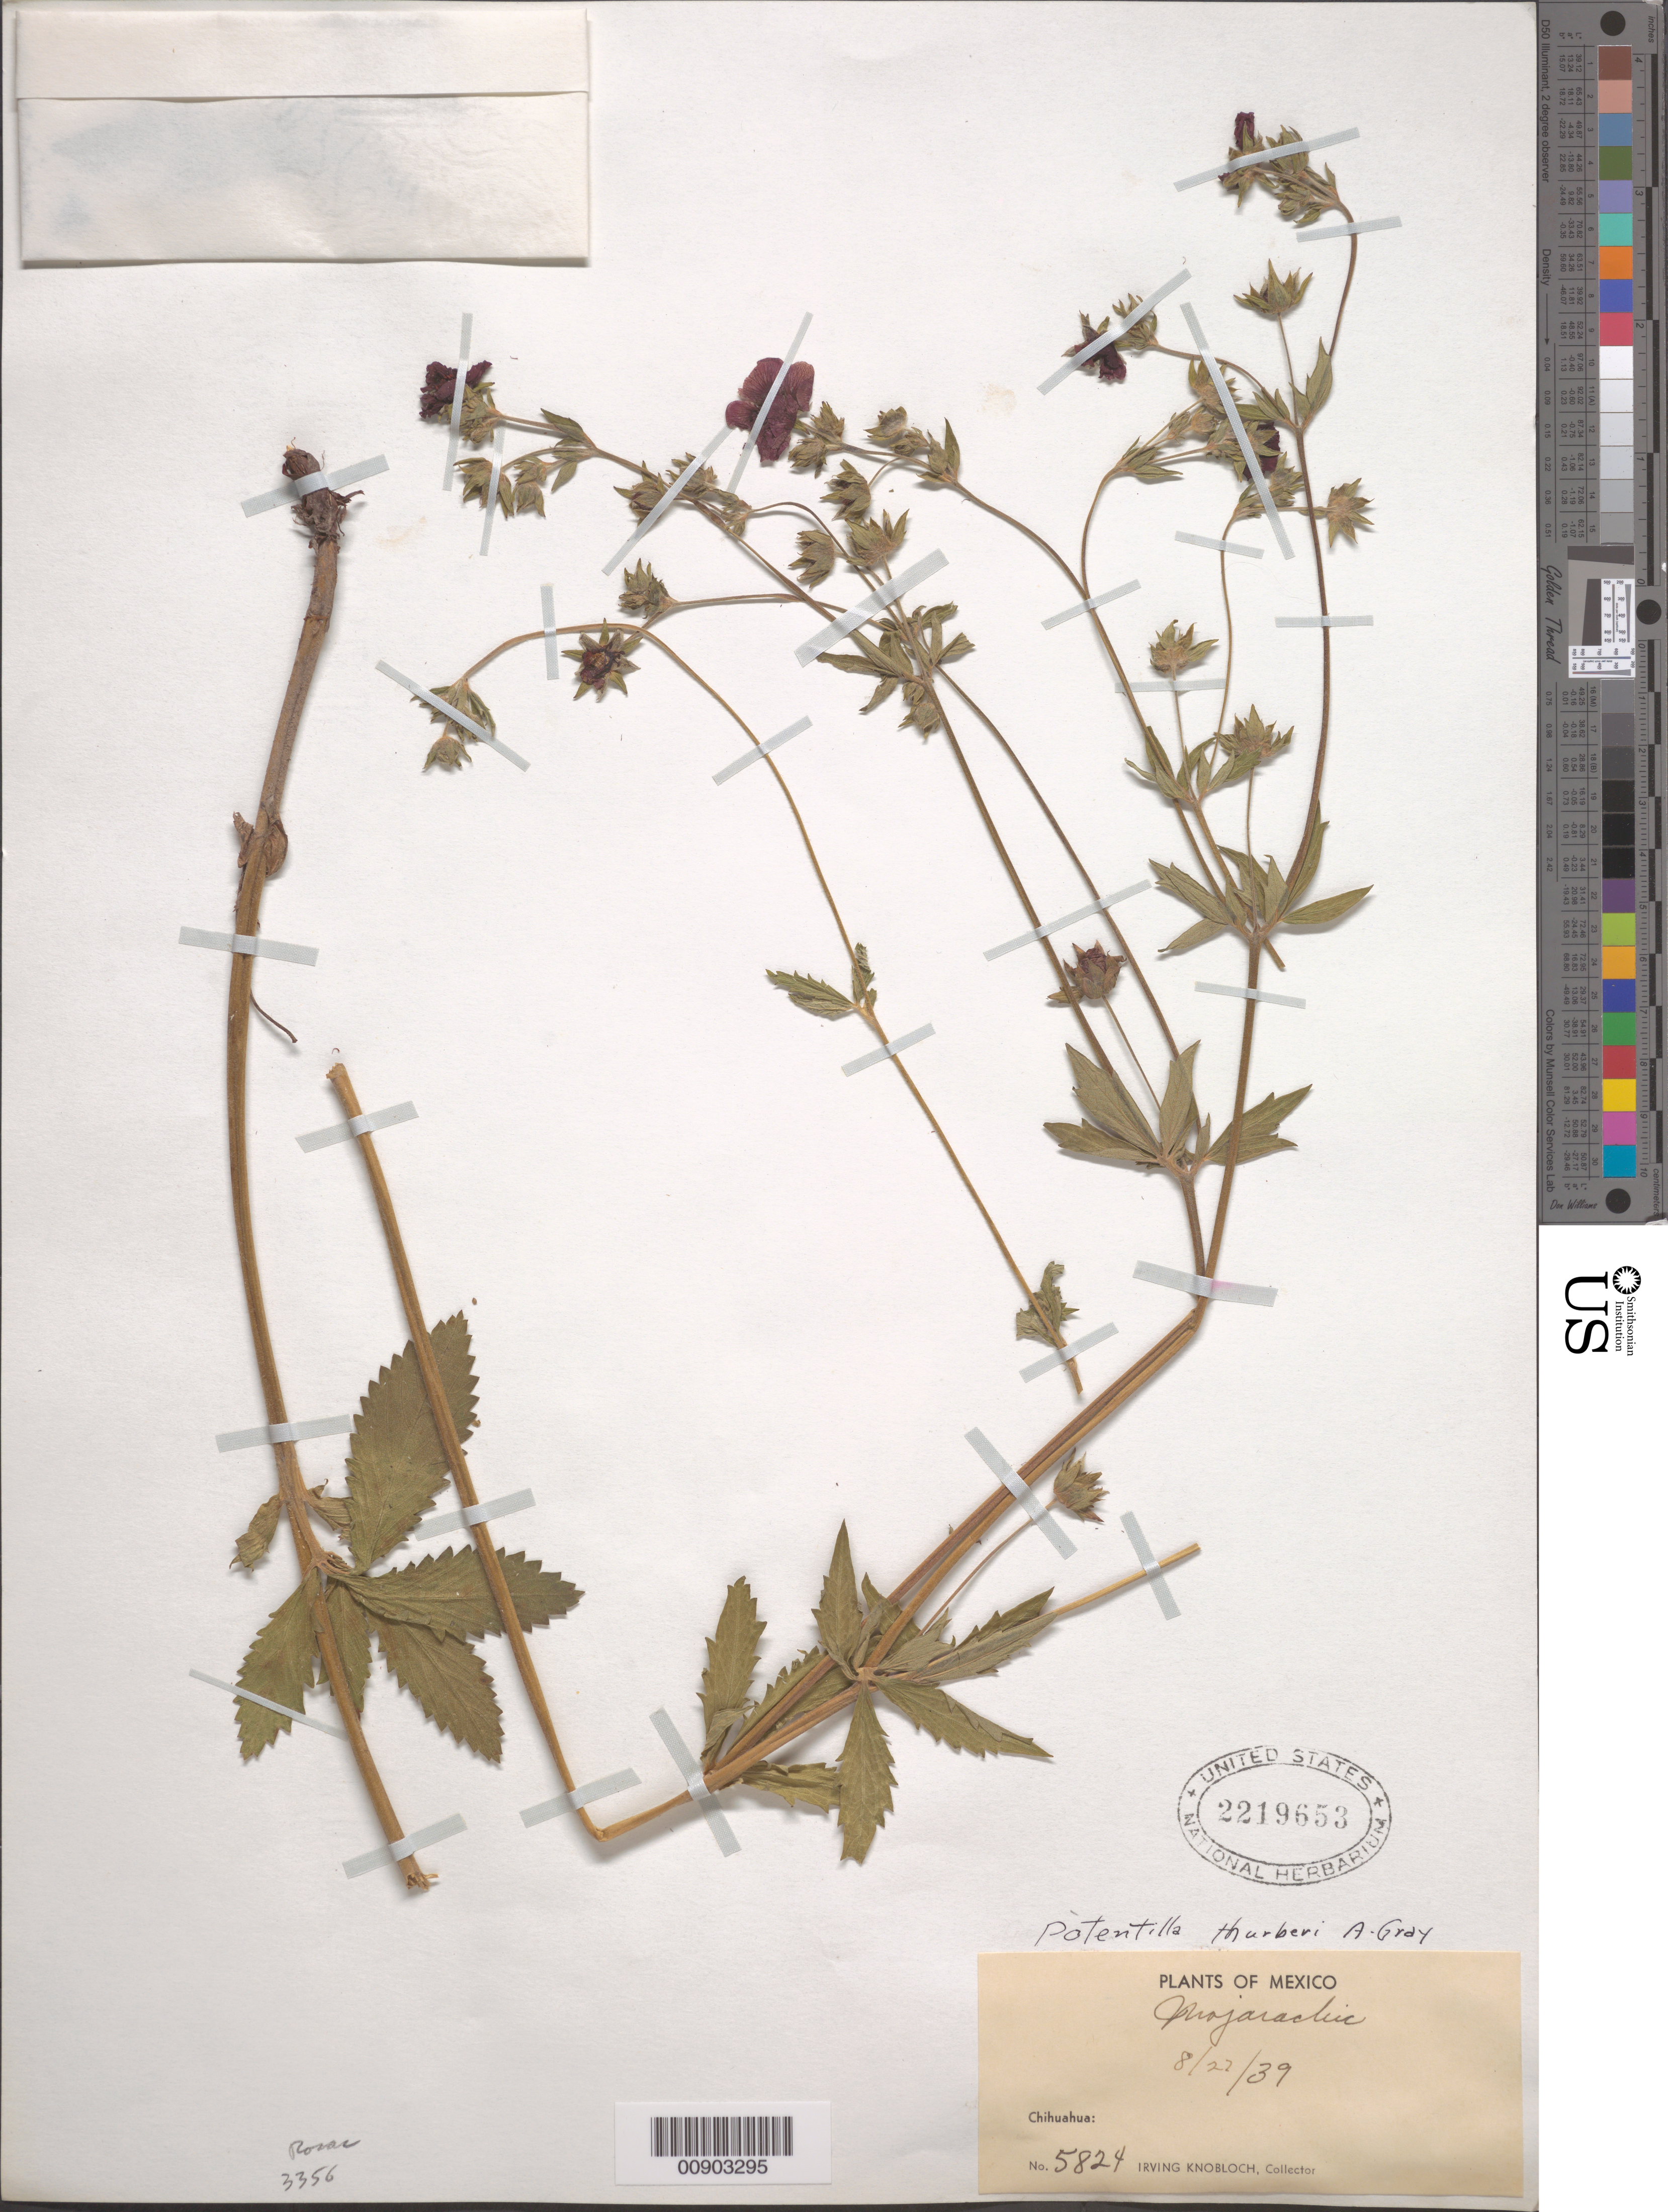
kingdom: Plantae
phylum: Tracheophyta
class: Magnoliopsida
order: Rosales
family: Rosaceae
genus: Potentilla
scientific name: Potentilla thurberi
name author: A. Gray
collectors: I. W. Knobloch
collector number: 5824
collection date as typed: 22 Aug 1939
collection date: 1939-08-22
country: Mexico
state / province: Chihuahua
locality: Mojarachic, Chihuahua.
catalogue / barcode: US 2219653